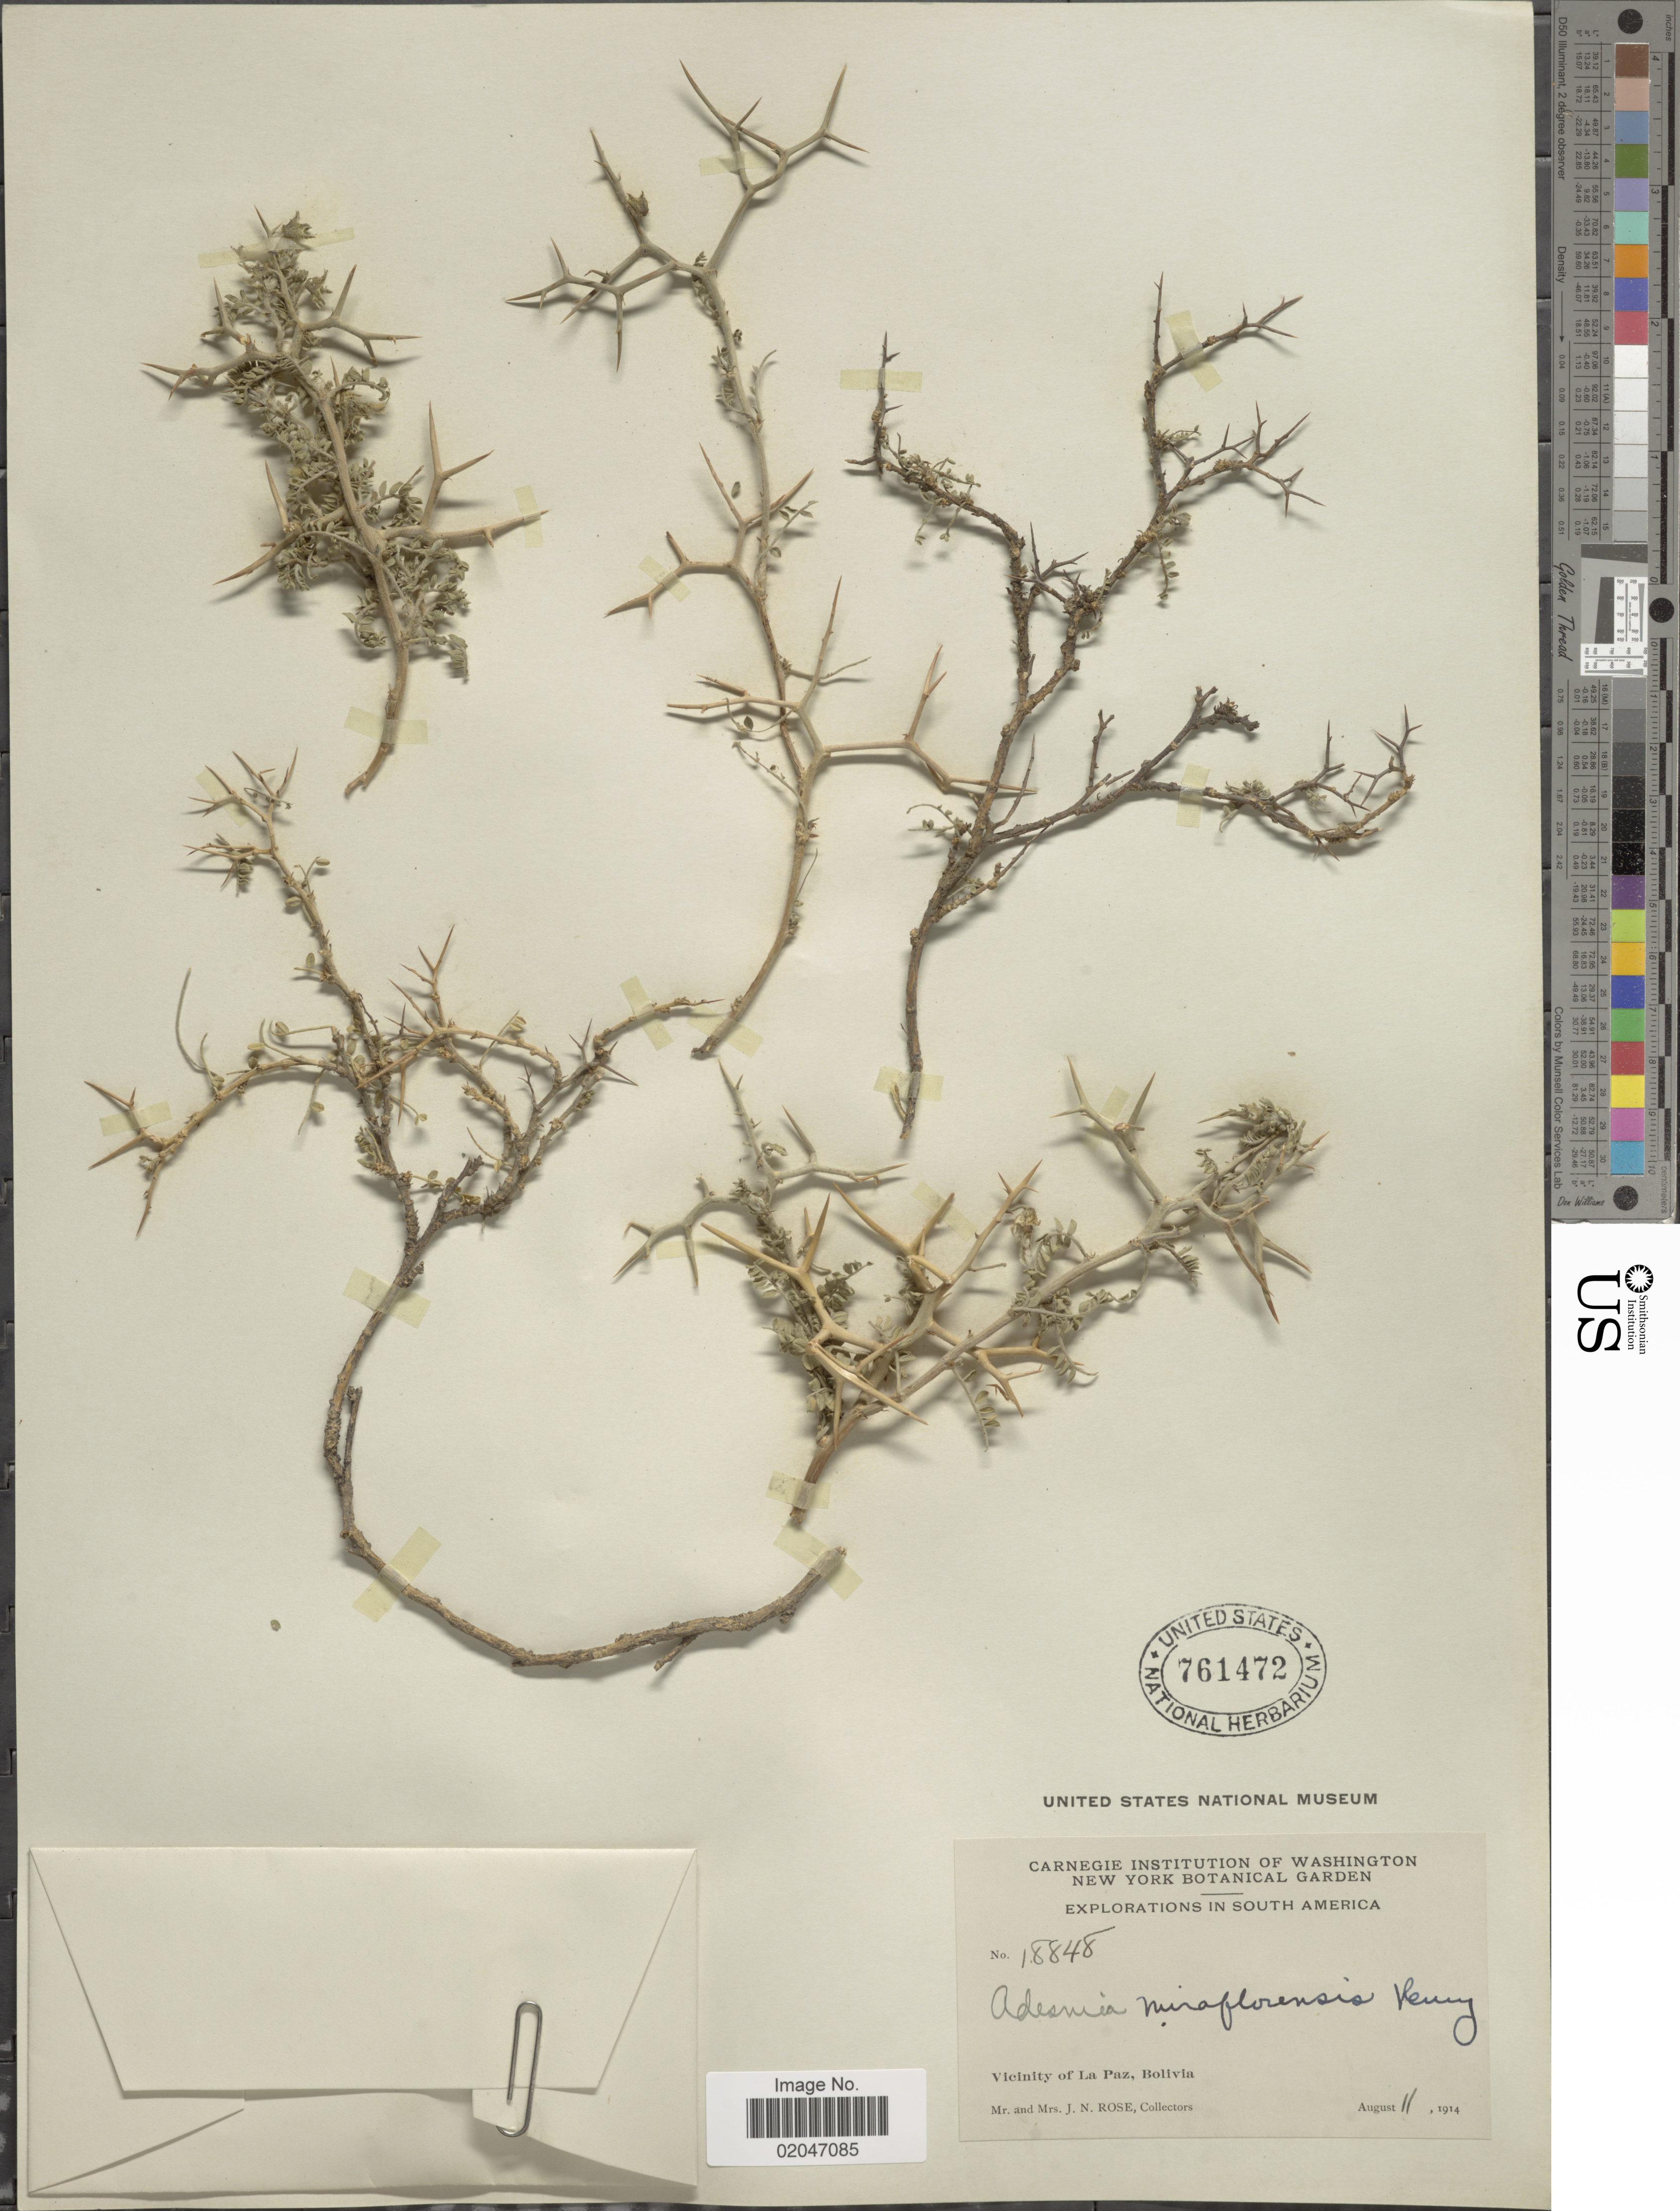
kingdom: Plantae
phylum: Tracheophyta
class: Magnoliopsida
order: Fabales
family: Fabaceae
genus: Adesmia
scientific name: Adesmia miraflorensis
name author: Remy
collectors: J. N. Rose & L. B. Rose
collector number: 18848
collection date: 1914-08-11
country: Bolivia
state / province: La Paz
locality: Vicinity of La Paz.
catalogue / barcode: US 761472